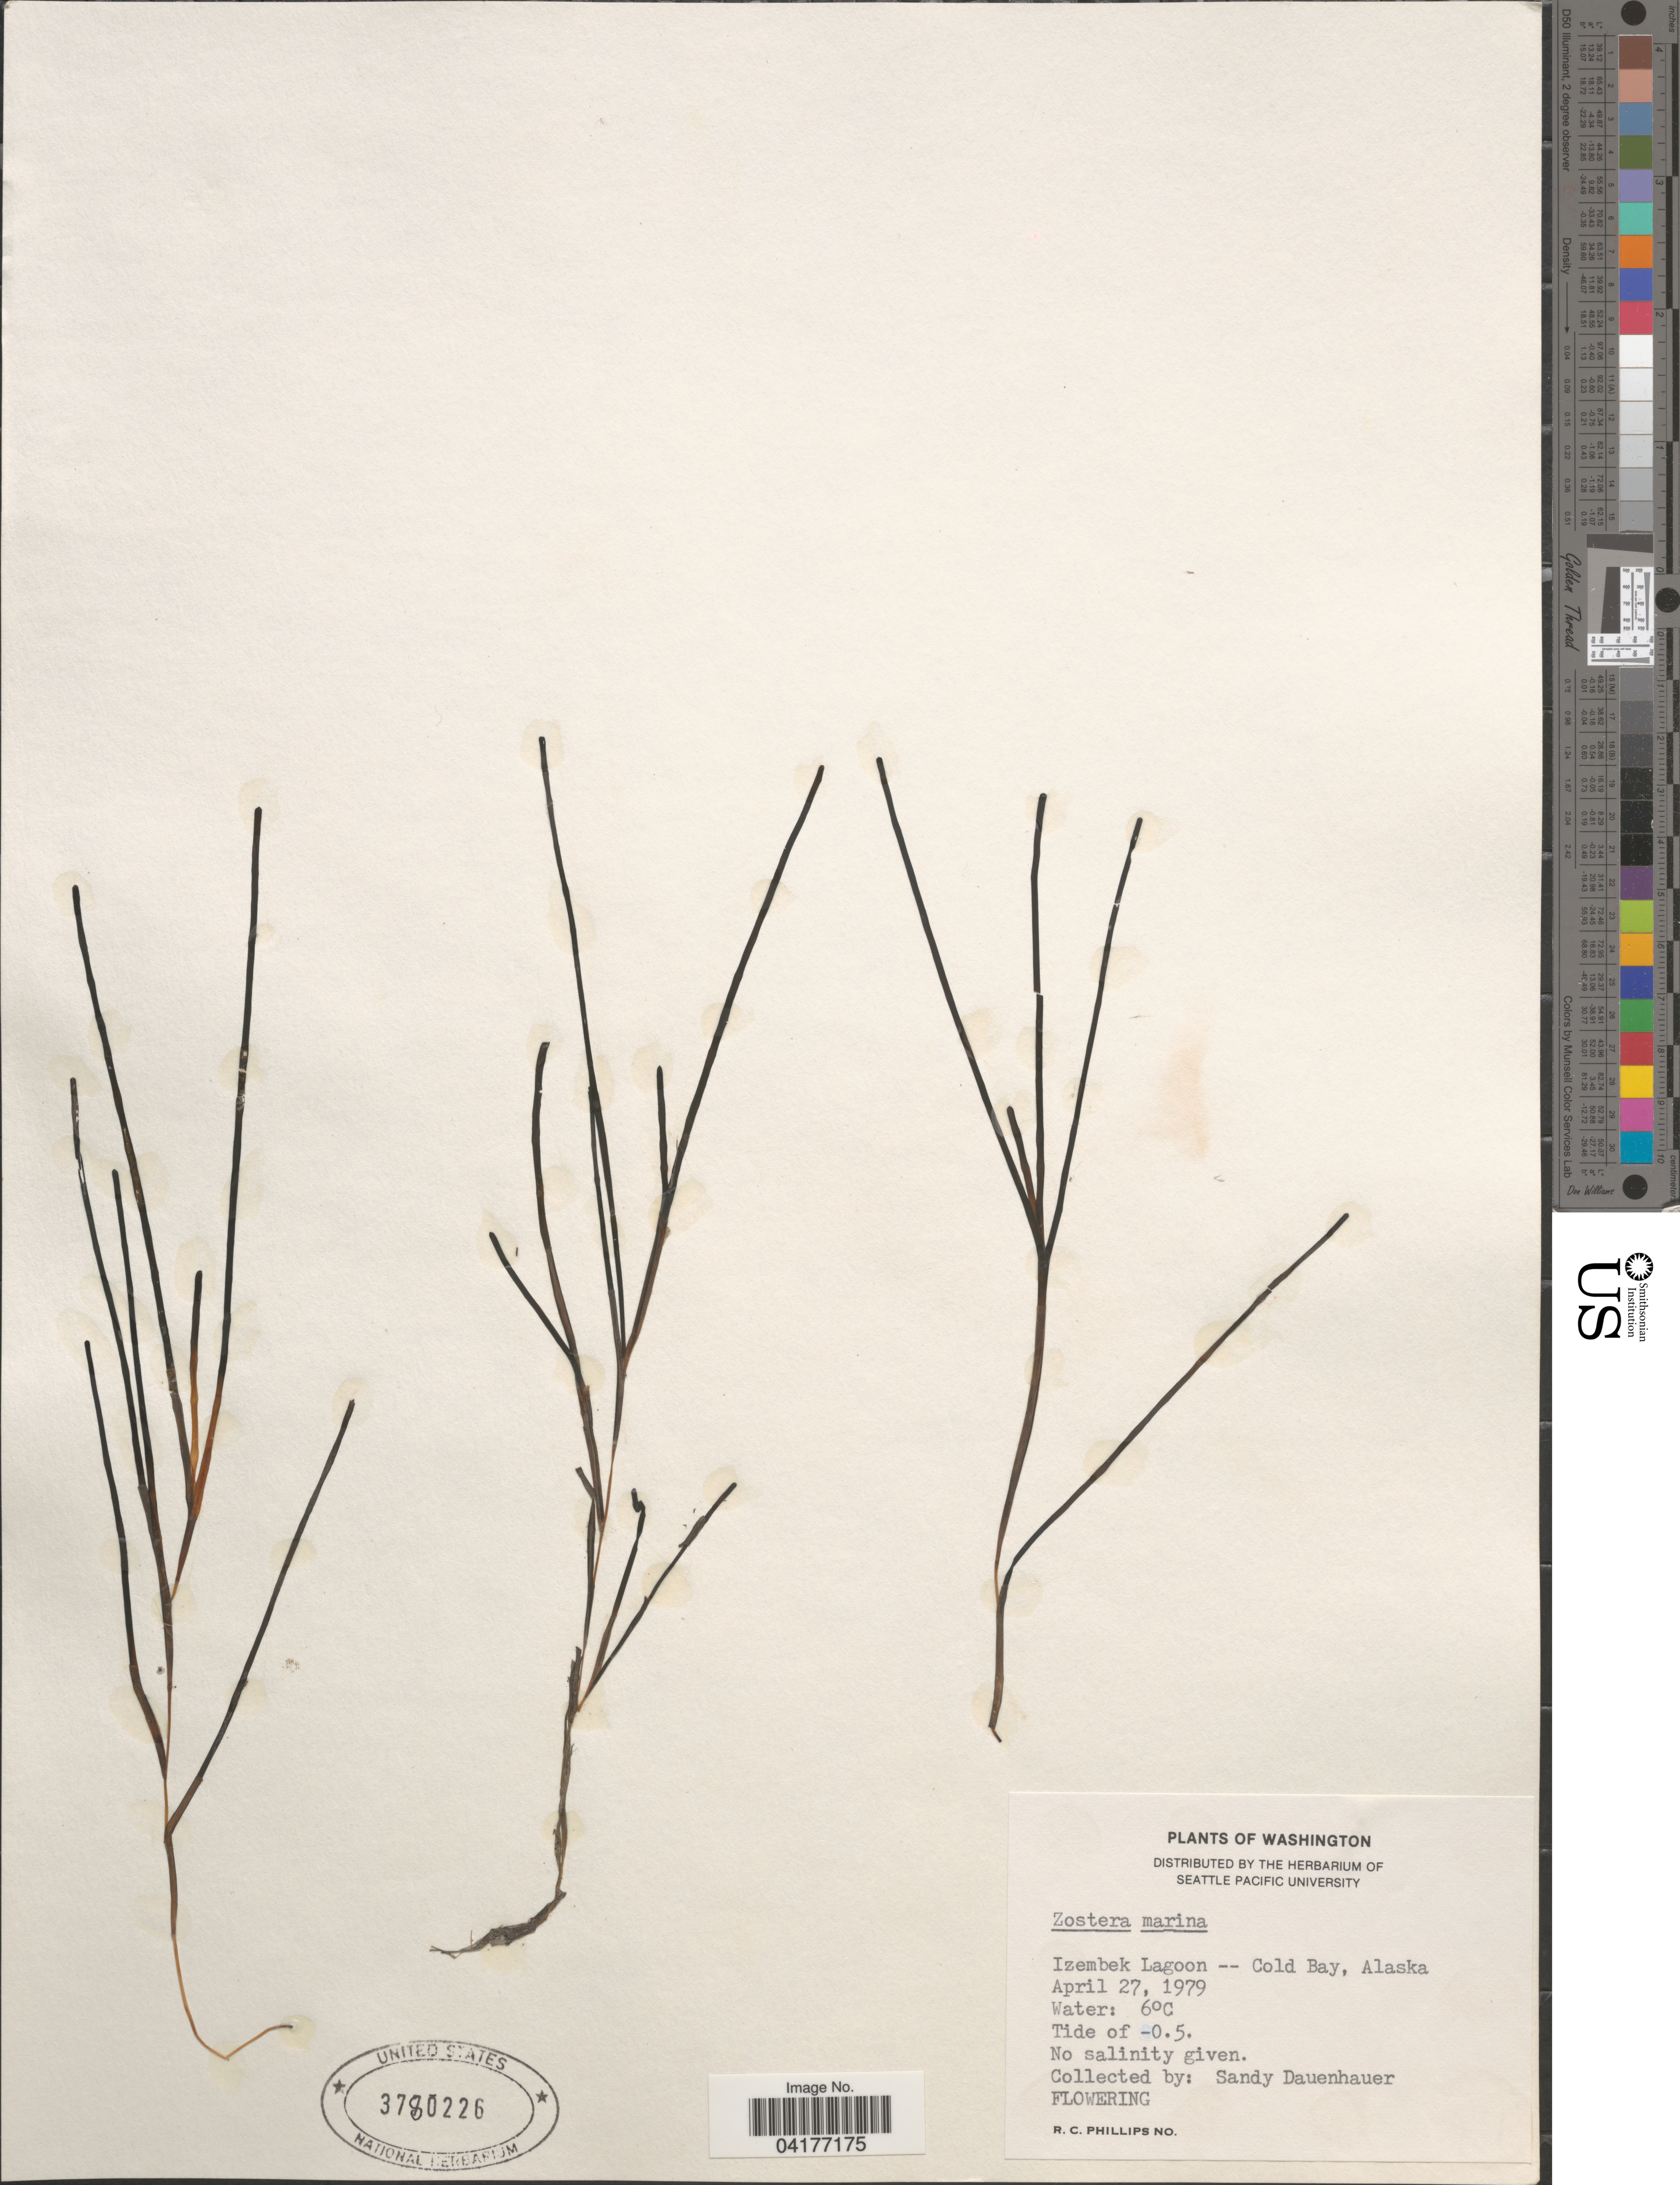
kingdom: Plantae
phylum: Tracheophyta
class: Liliopsida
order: Alismatales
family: Zosteraceae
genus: Zostera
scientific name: Zostera marina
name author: L.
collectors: S. Dauenhauer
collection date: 1979-04-27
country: United States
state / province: Alaska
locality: Izembek Lagoon -- Cold Bay.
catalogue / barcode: US 3780226